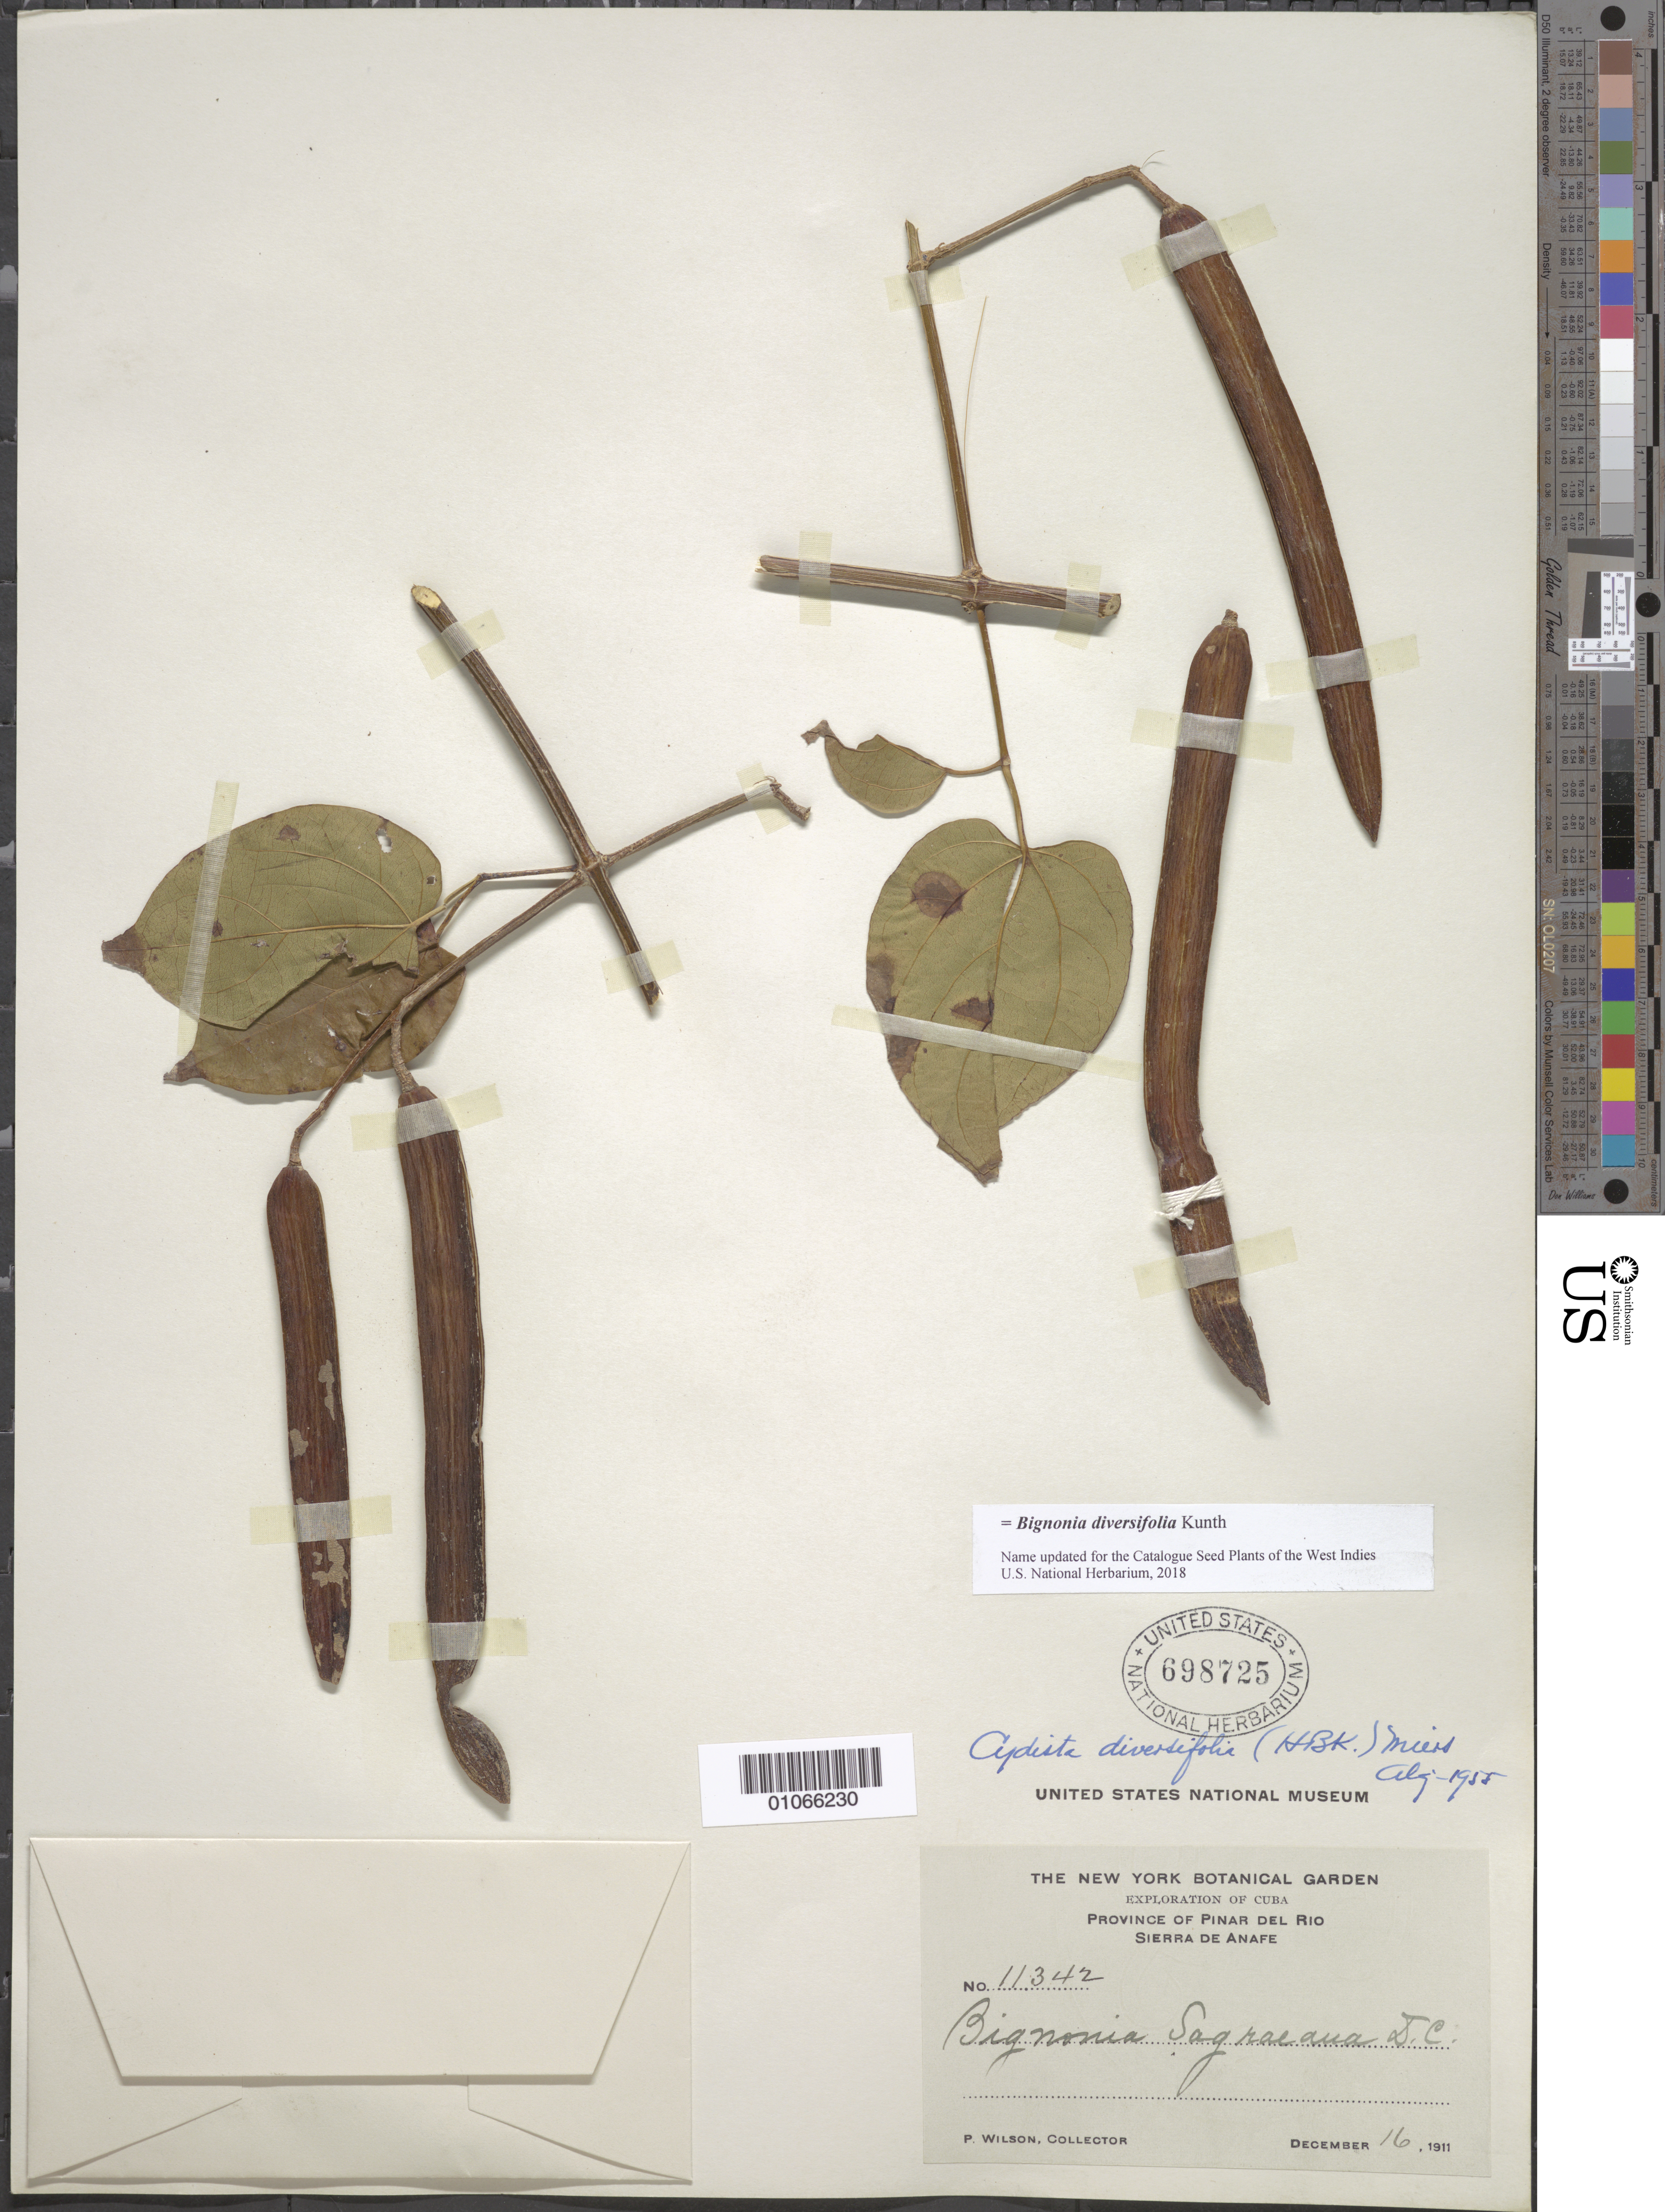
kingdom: Plantae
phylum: Tracheophyta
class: Magnoliopsida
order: Lamiales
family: Bignoniaceae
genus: Bignonia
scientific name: Bignonia diversifolia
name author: Kunth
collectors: P. Wilson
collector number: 11342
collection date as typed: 16 Dec 1911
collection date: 1911-12-16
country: Cuba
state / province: Pinar del Rio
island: Cuba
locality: Sierra de Anafe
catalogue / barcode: US 698725